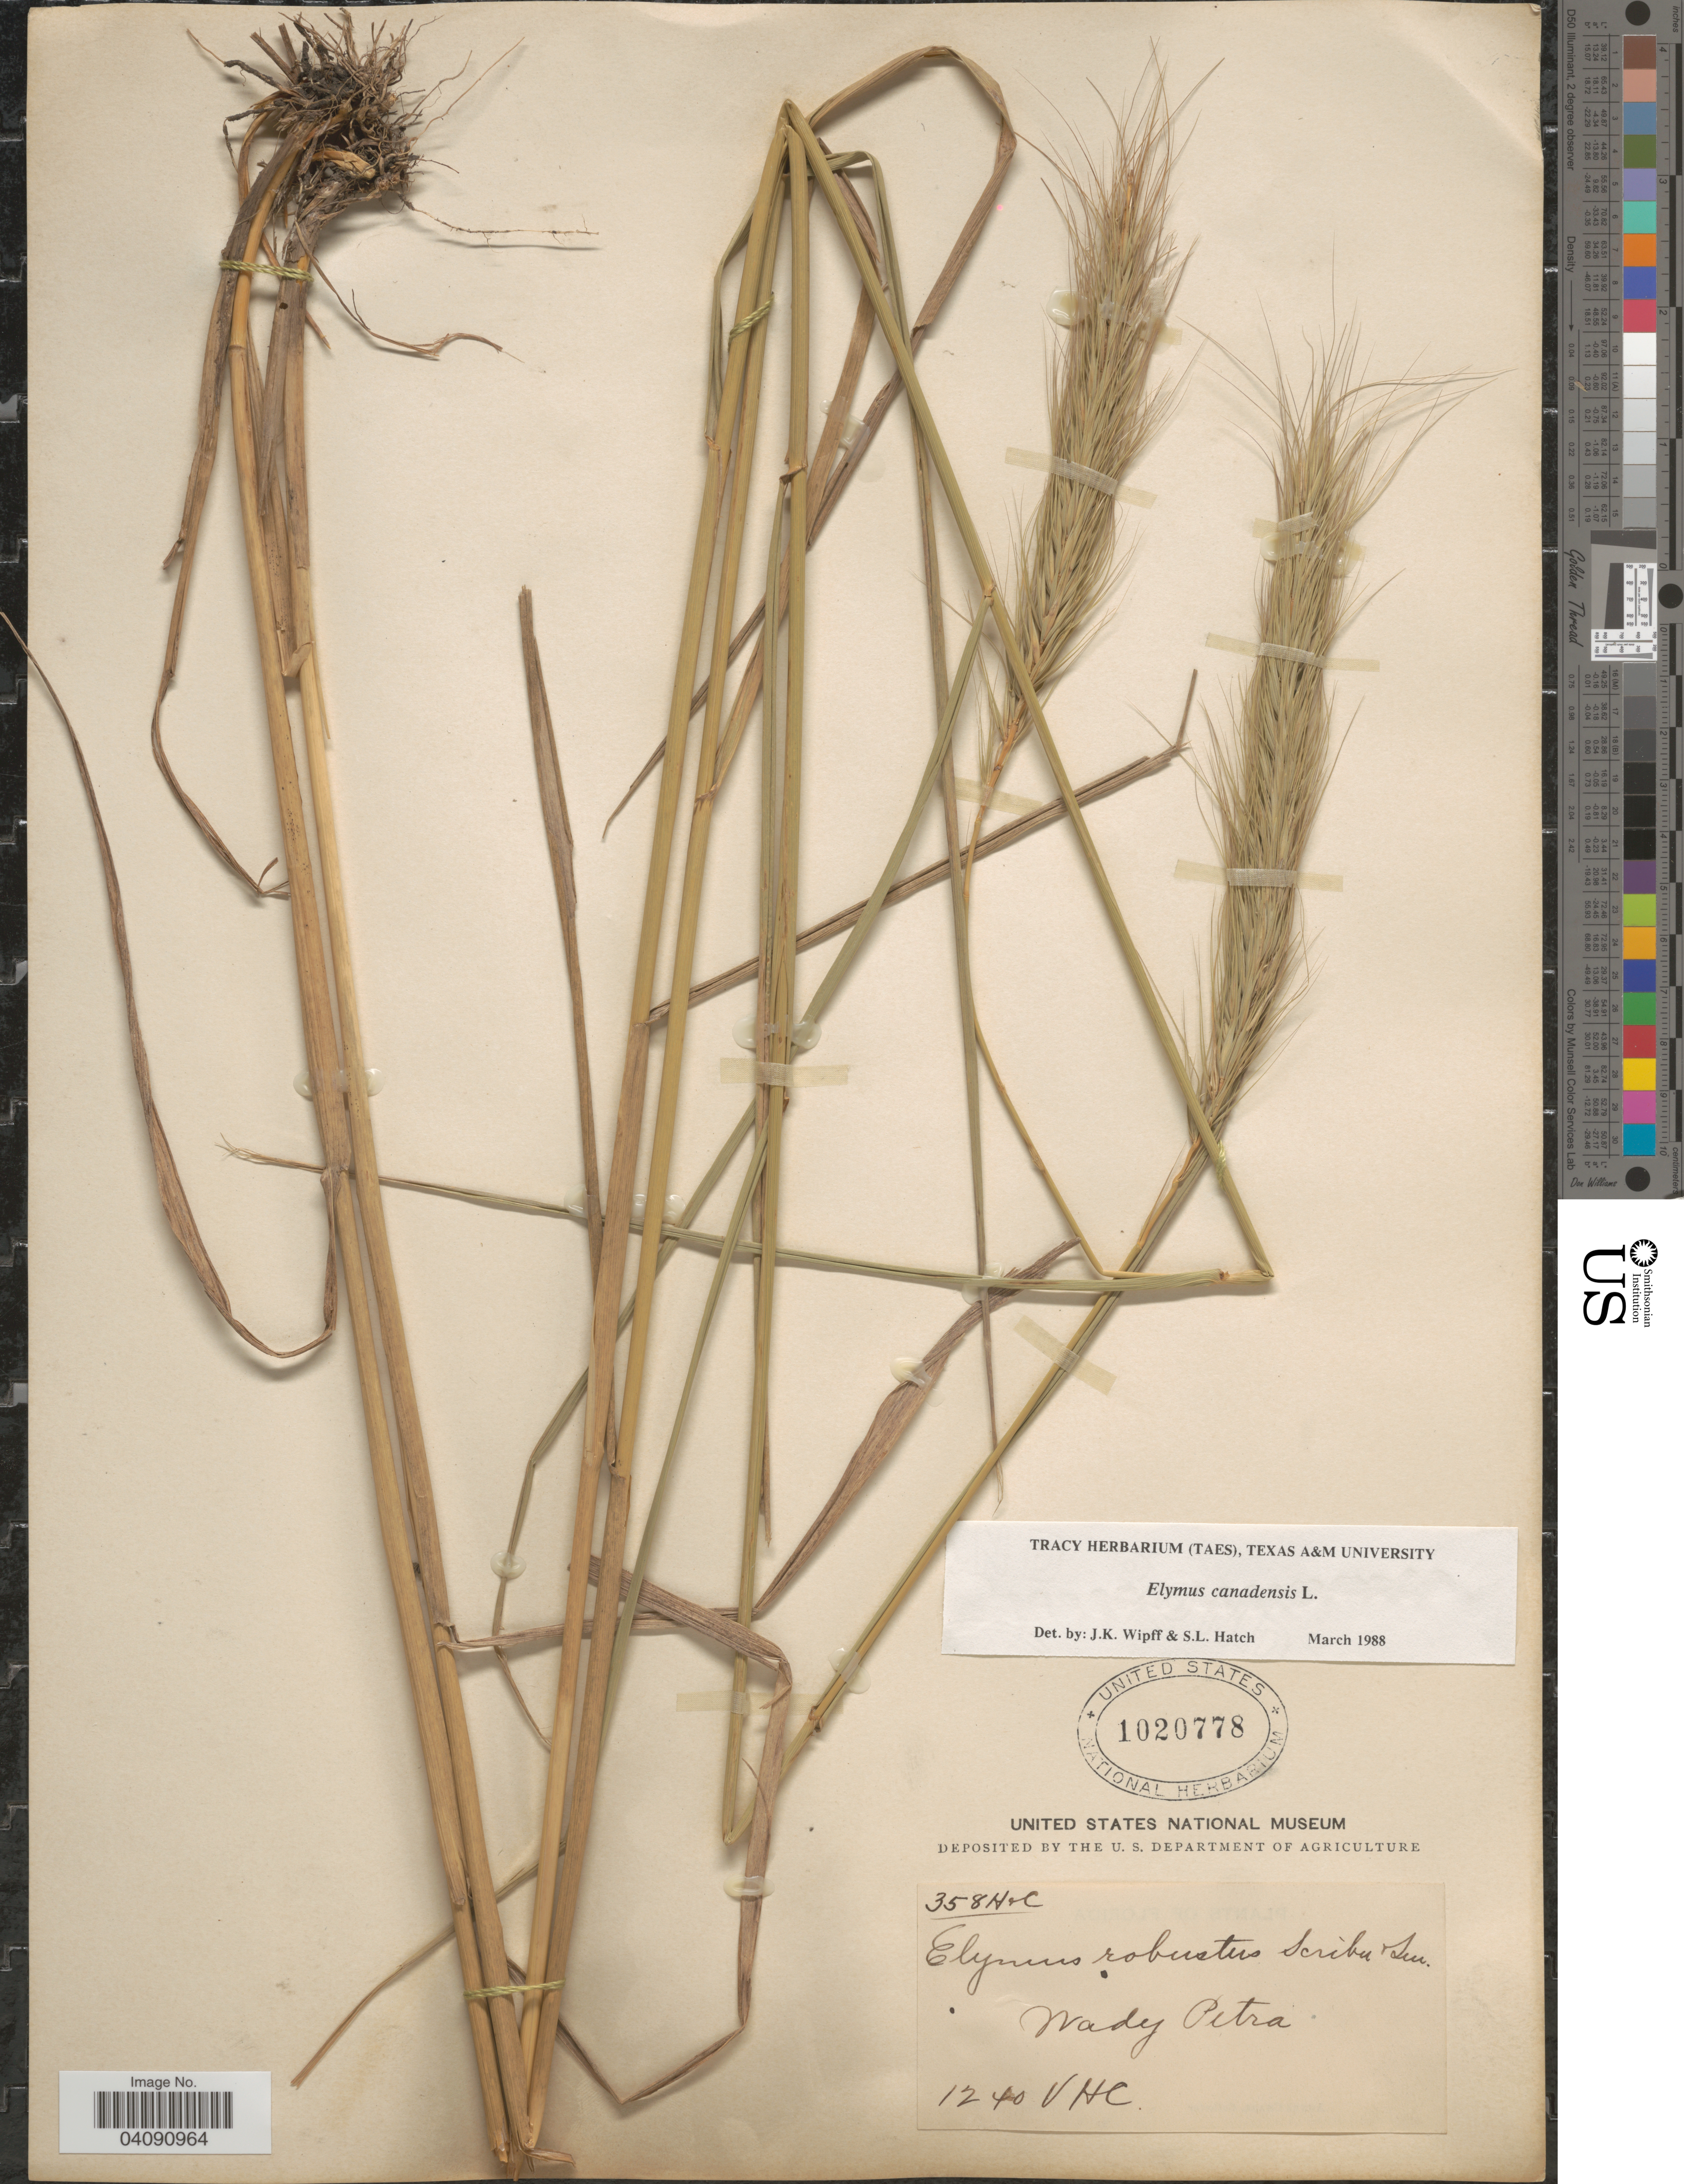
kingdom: Plantae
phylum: Tracheophyta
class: Liliopsida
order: Poales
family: Poaceae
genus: Elymus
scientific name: Elymus canadensis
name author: L.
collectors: V. H. C.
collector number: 1240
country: United States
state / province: Illinois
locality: Wady Petra.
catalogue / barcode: US 1020778